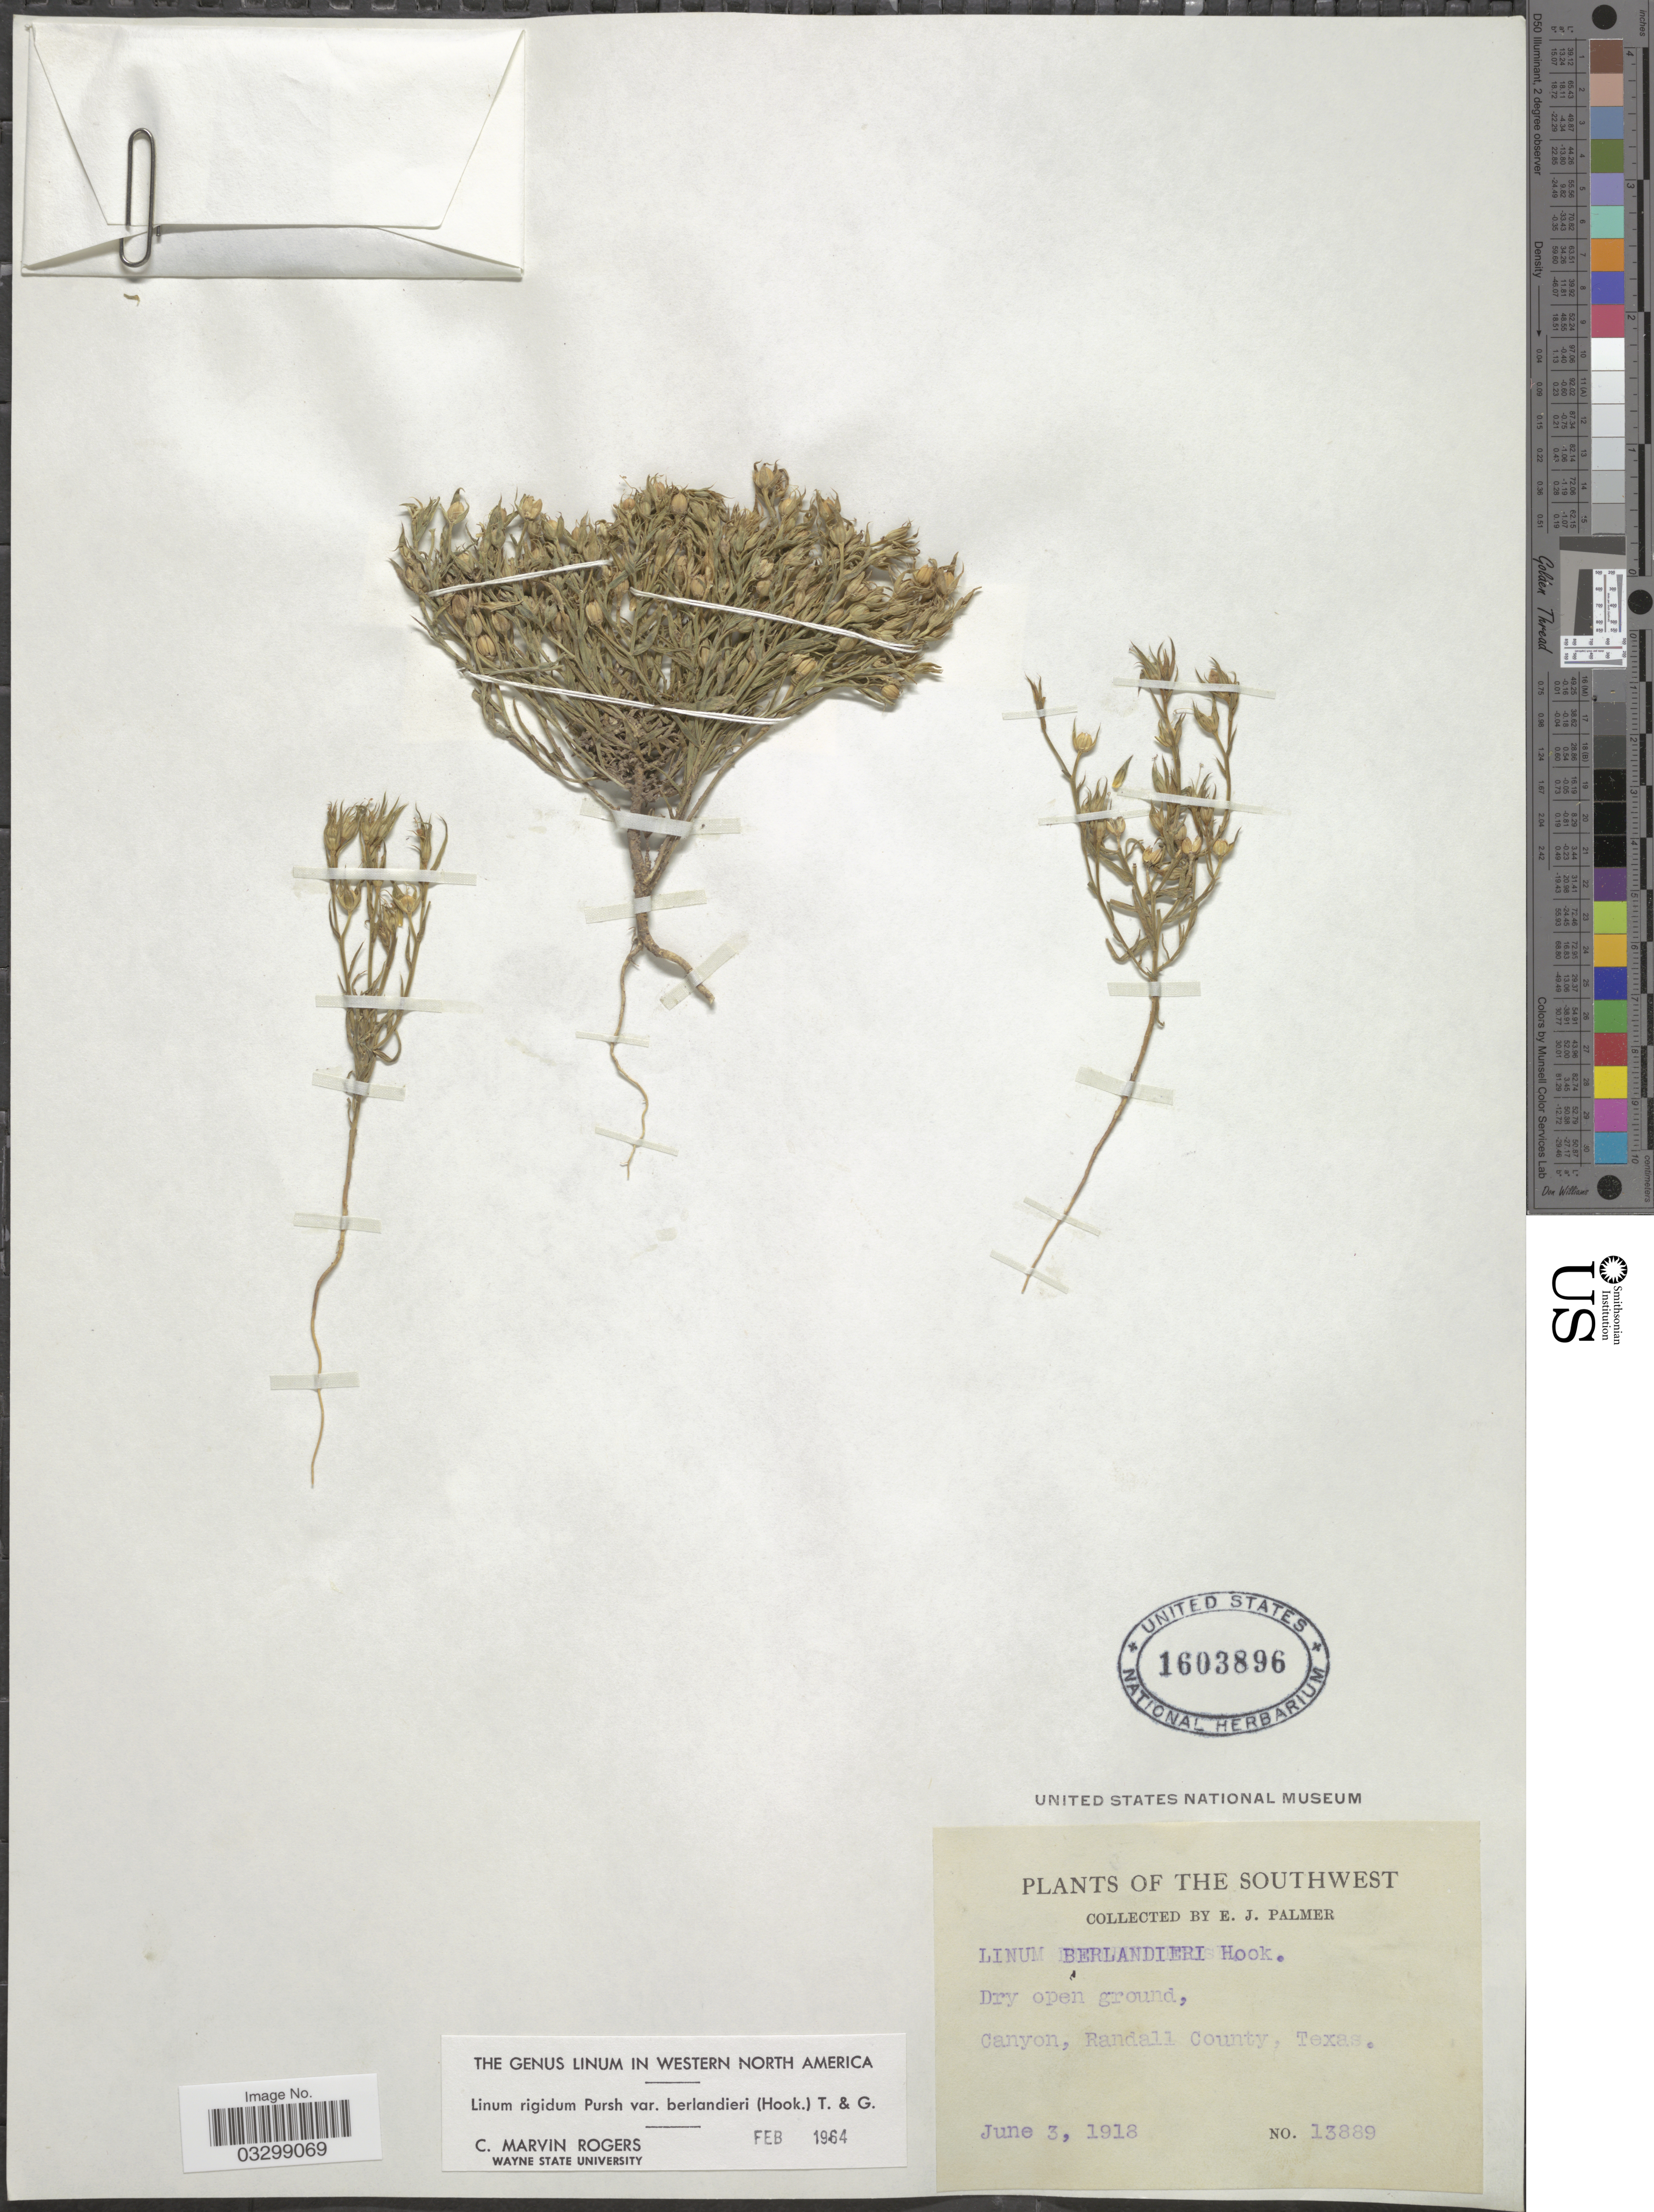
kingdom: Plantae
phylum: Tracheophyta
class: Magnoliopsida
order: Malpighiales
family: Linaceae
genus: Linum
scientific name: Linum rigidum var. berlandieri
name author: Pursh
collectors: E. J. Palmer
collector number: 13889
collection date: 1918-06-03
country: United States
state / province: Texas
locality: The Southwest. Canyon, Randall County.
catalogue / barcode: US 1603896